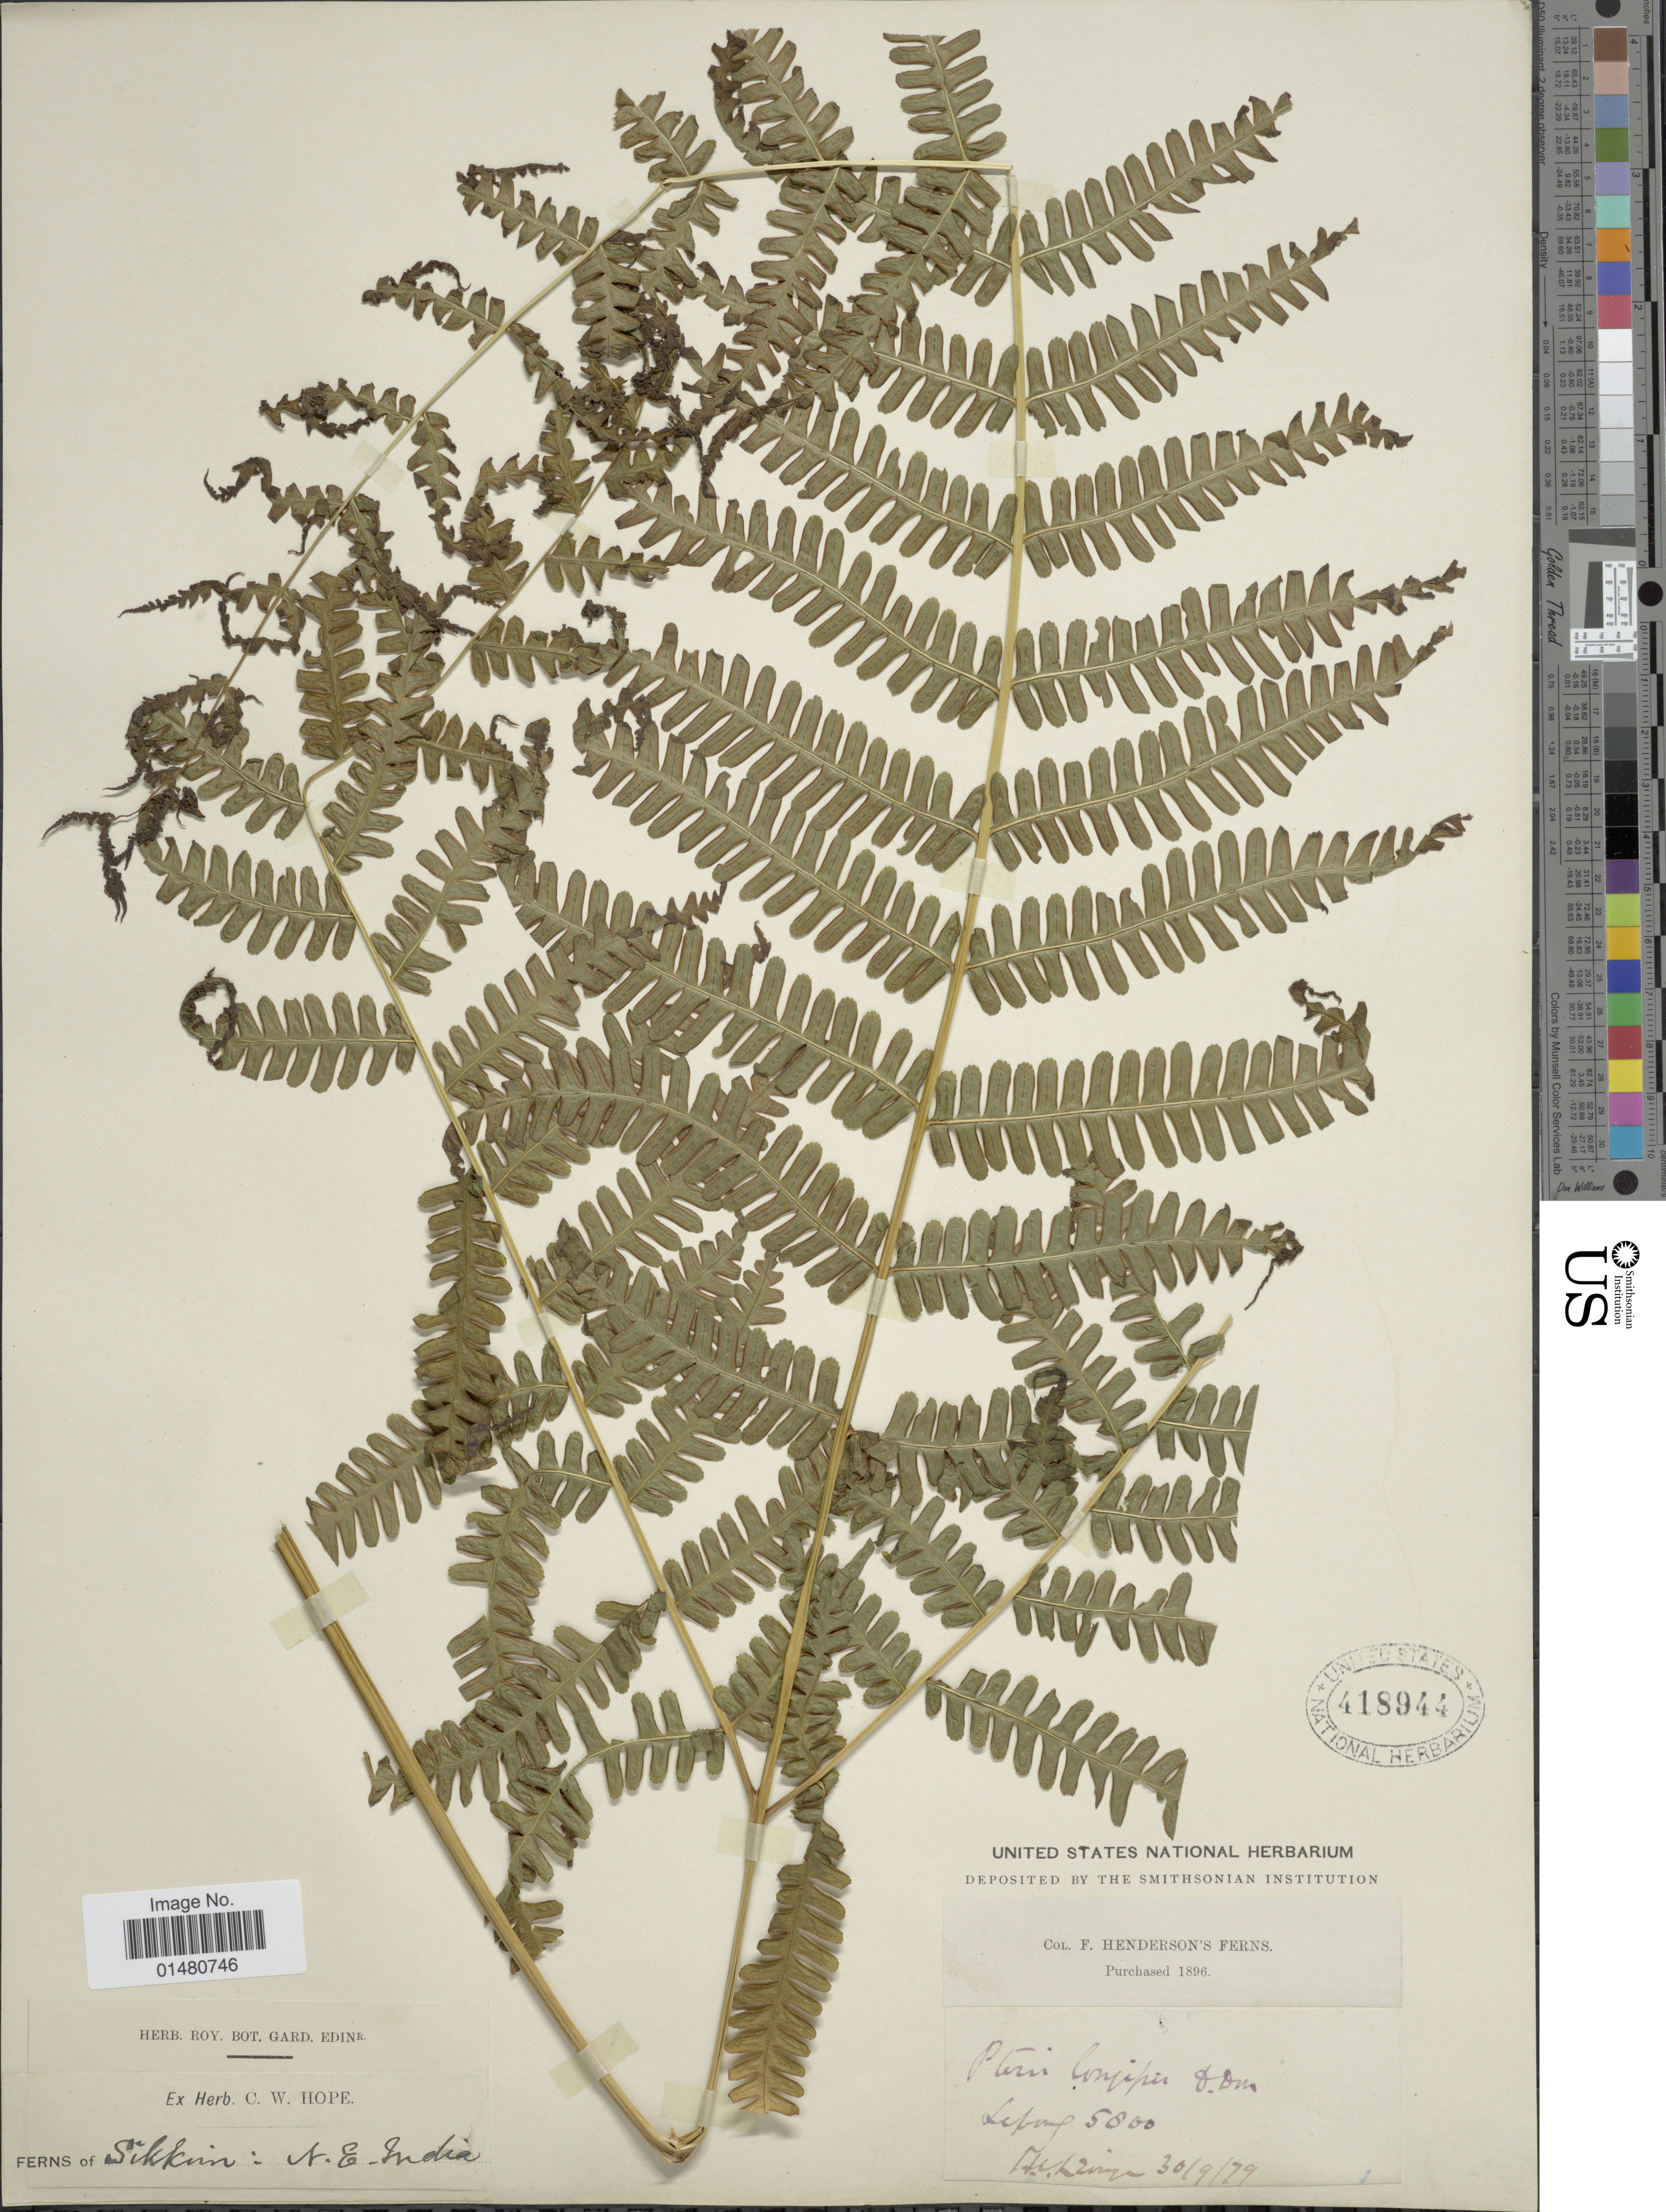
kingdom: Plantae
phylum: Tracheophyta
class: Polypodiopsida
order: Polypodiales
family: Pteridaceae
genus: Pteris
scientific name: Pteris longipes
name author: D. Don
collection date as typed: Transcribed d/m/y: 30/9/79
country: India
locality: Lebong, Sikkim: N.E. India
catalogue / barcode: US 418944